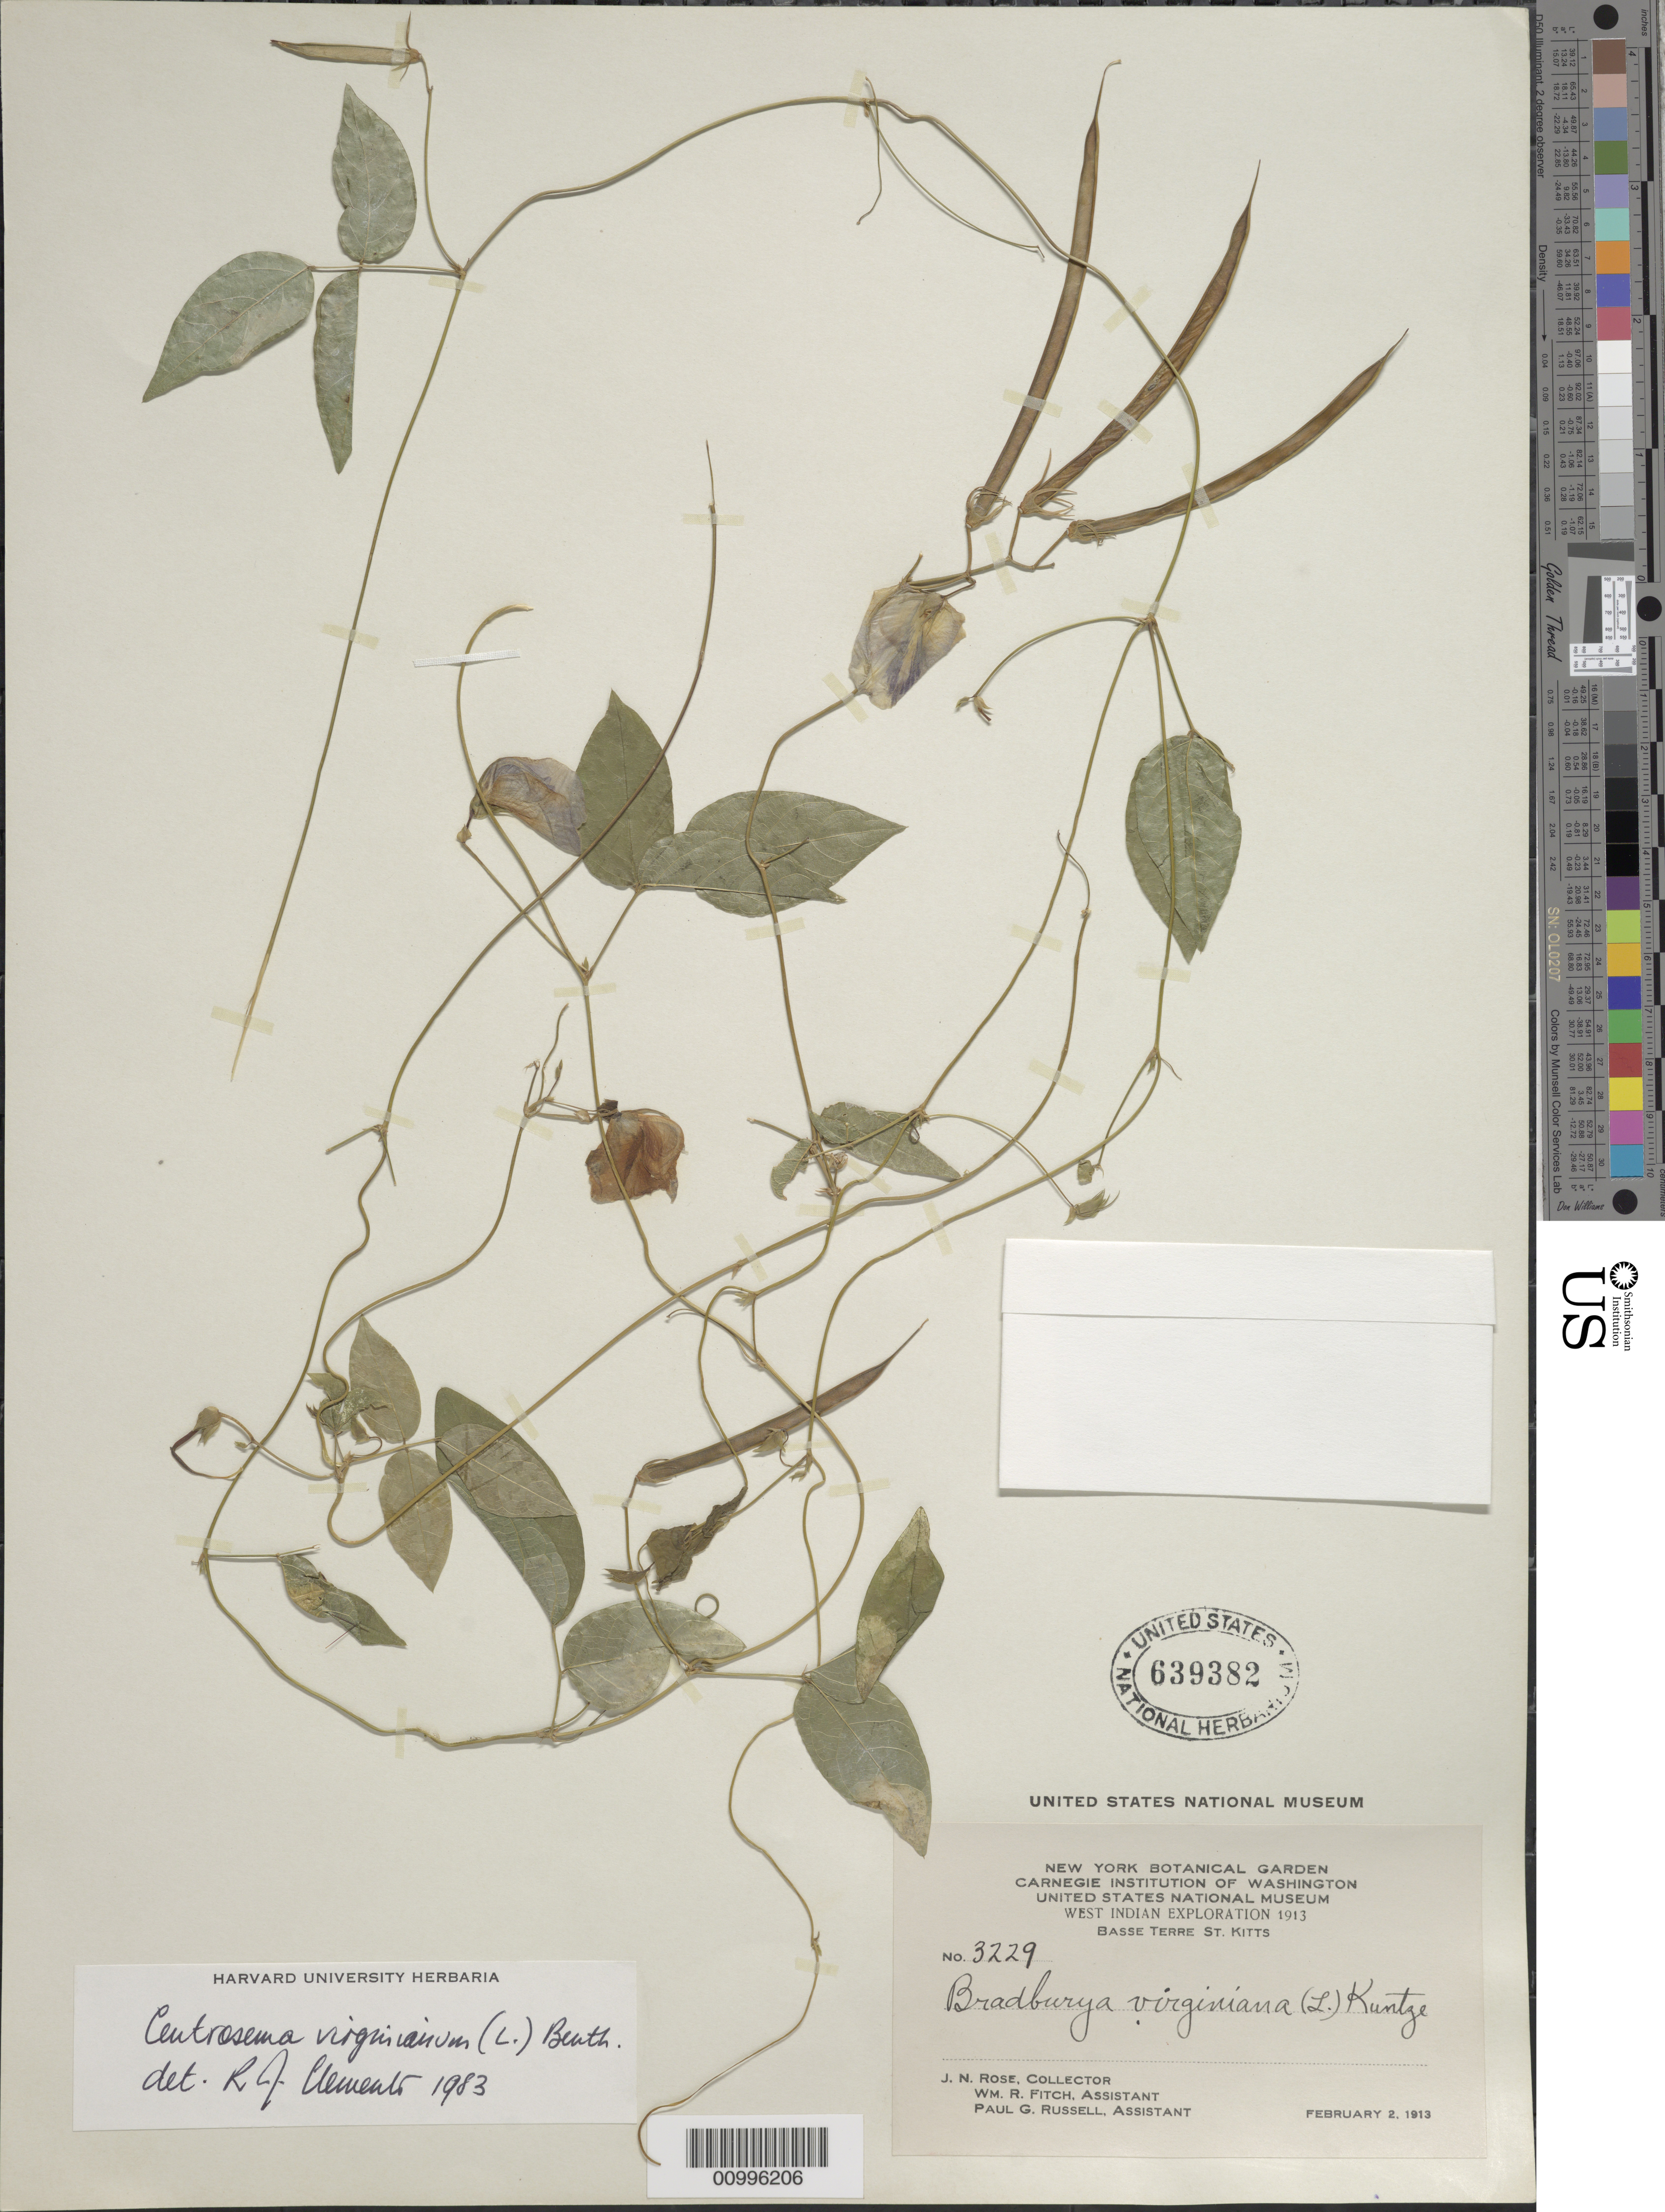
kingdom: Plantae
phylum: Tracheophyta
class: Magnoliopsida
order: Fabales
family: Fabaceae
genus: Centrosema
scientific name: Centrosema virginianum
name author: (L.) Benth.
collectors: J. N. Rose, W. R. Fitch & P. G. Russell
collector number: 3229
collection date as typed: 02 Feb 1913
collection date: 1913-02-02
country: St. Christopher-Nevis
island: St. Christopher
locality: Basse Terre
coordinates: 0 N, 0 E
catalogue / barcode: US 639382